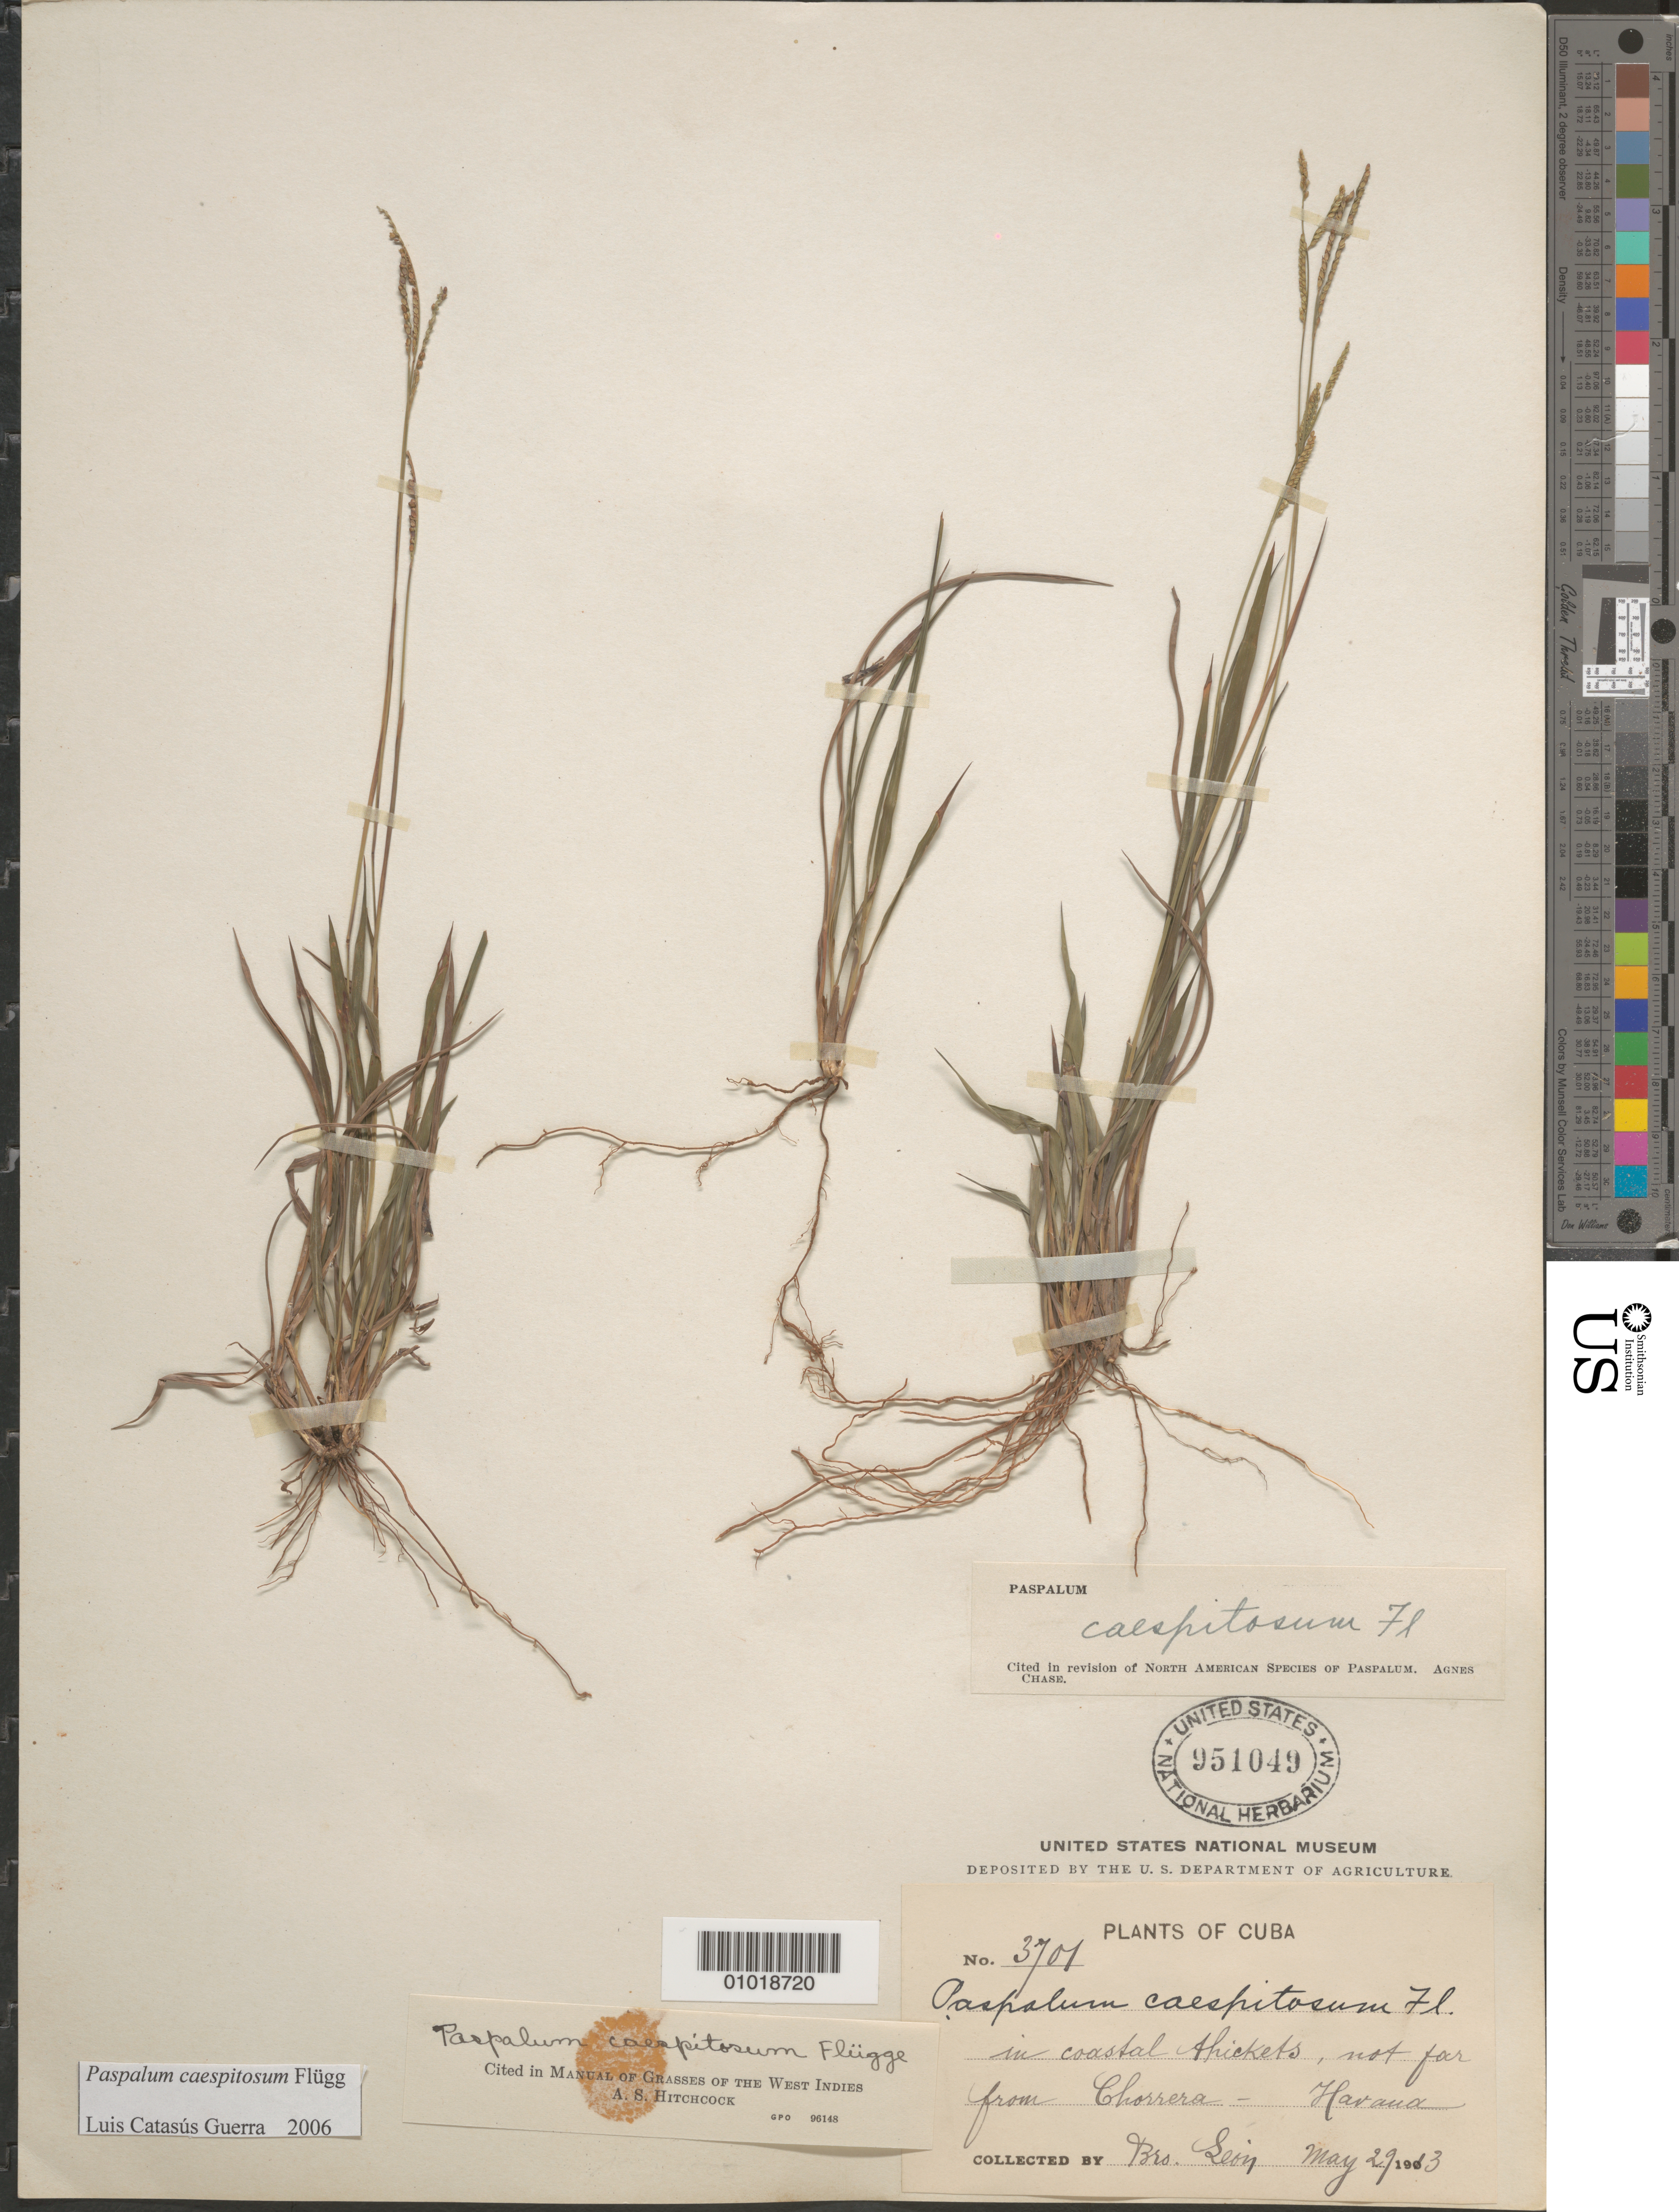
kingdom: Plantae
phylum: Tracheophyta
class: Liliopsida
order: Poales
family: Poaceae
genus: Paspalum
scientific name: Paspalum caespitosum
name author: Flüggé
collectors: Bro. León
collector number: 3701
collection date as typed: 29 May 1913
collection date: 1913-05-29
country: Cuba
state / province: Camagüey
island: Cuba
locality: in coastal thickets not far from Chorrera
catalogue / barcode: US 95109